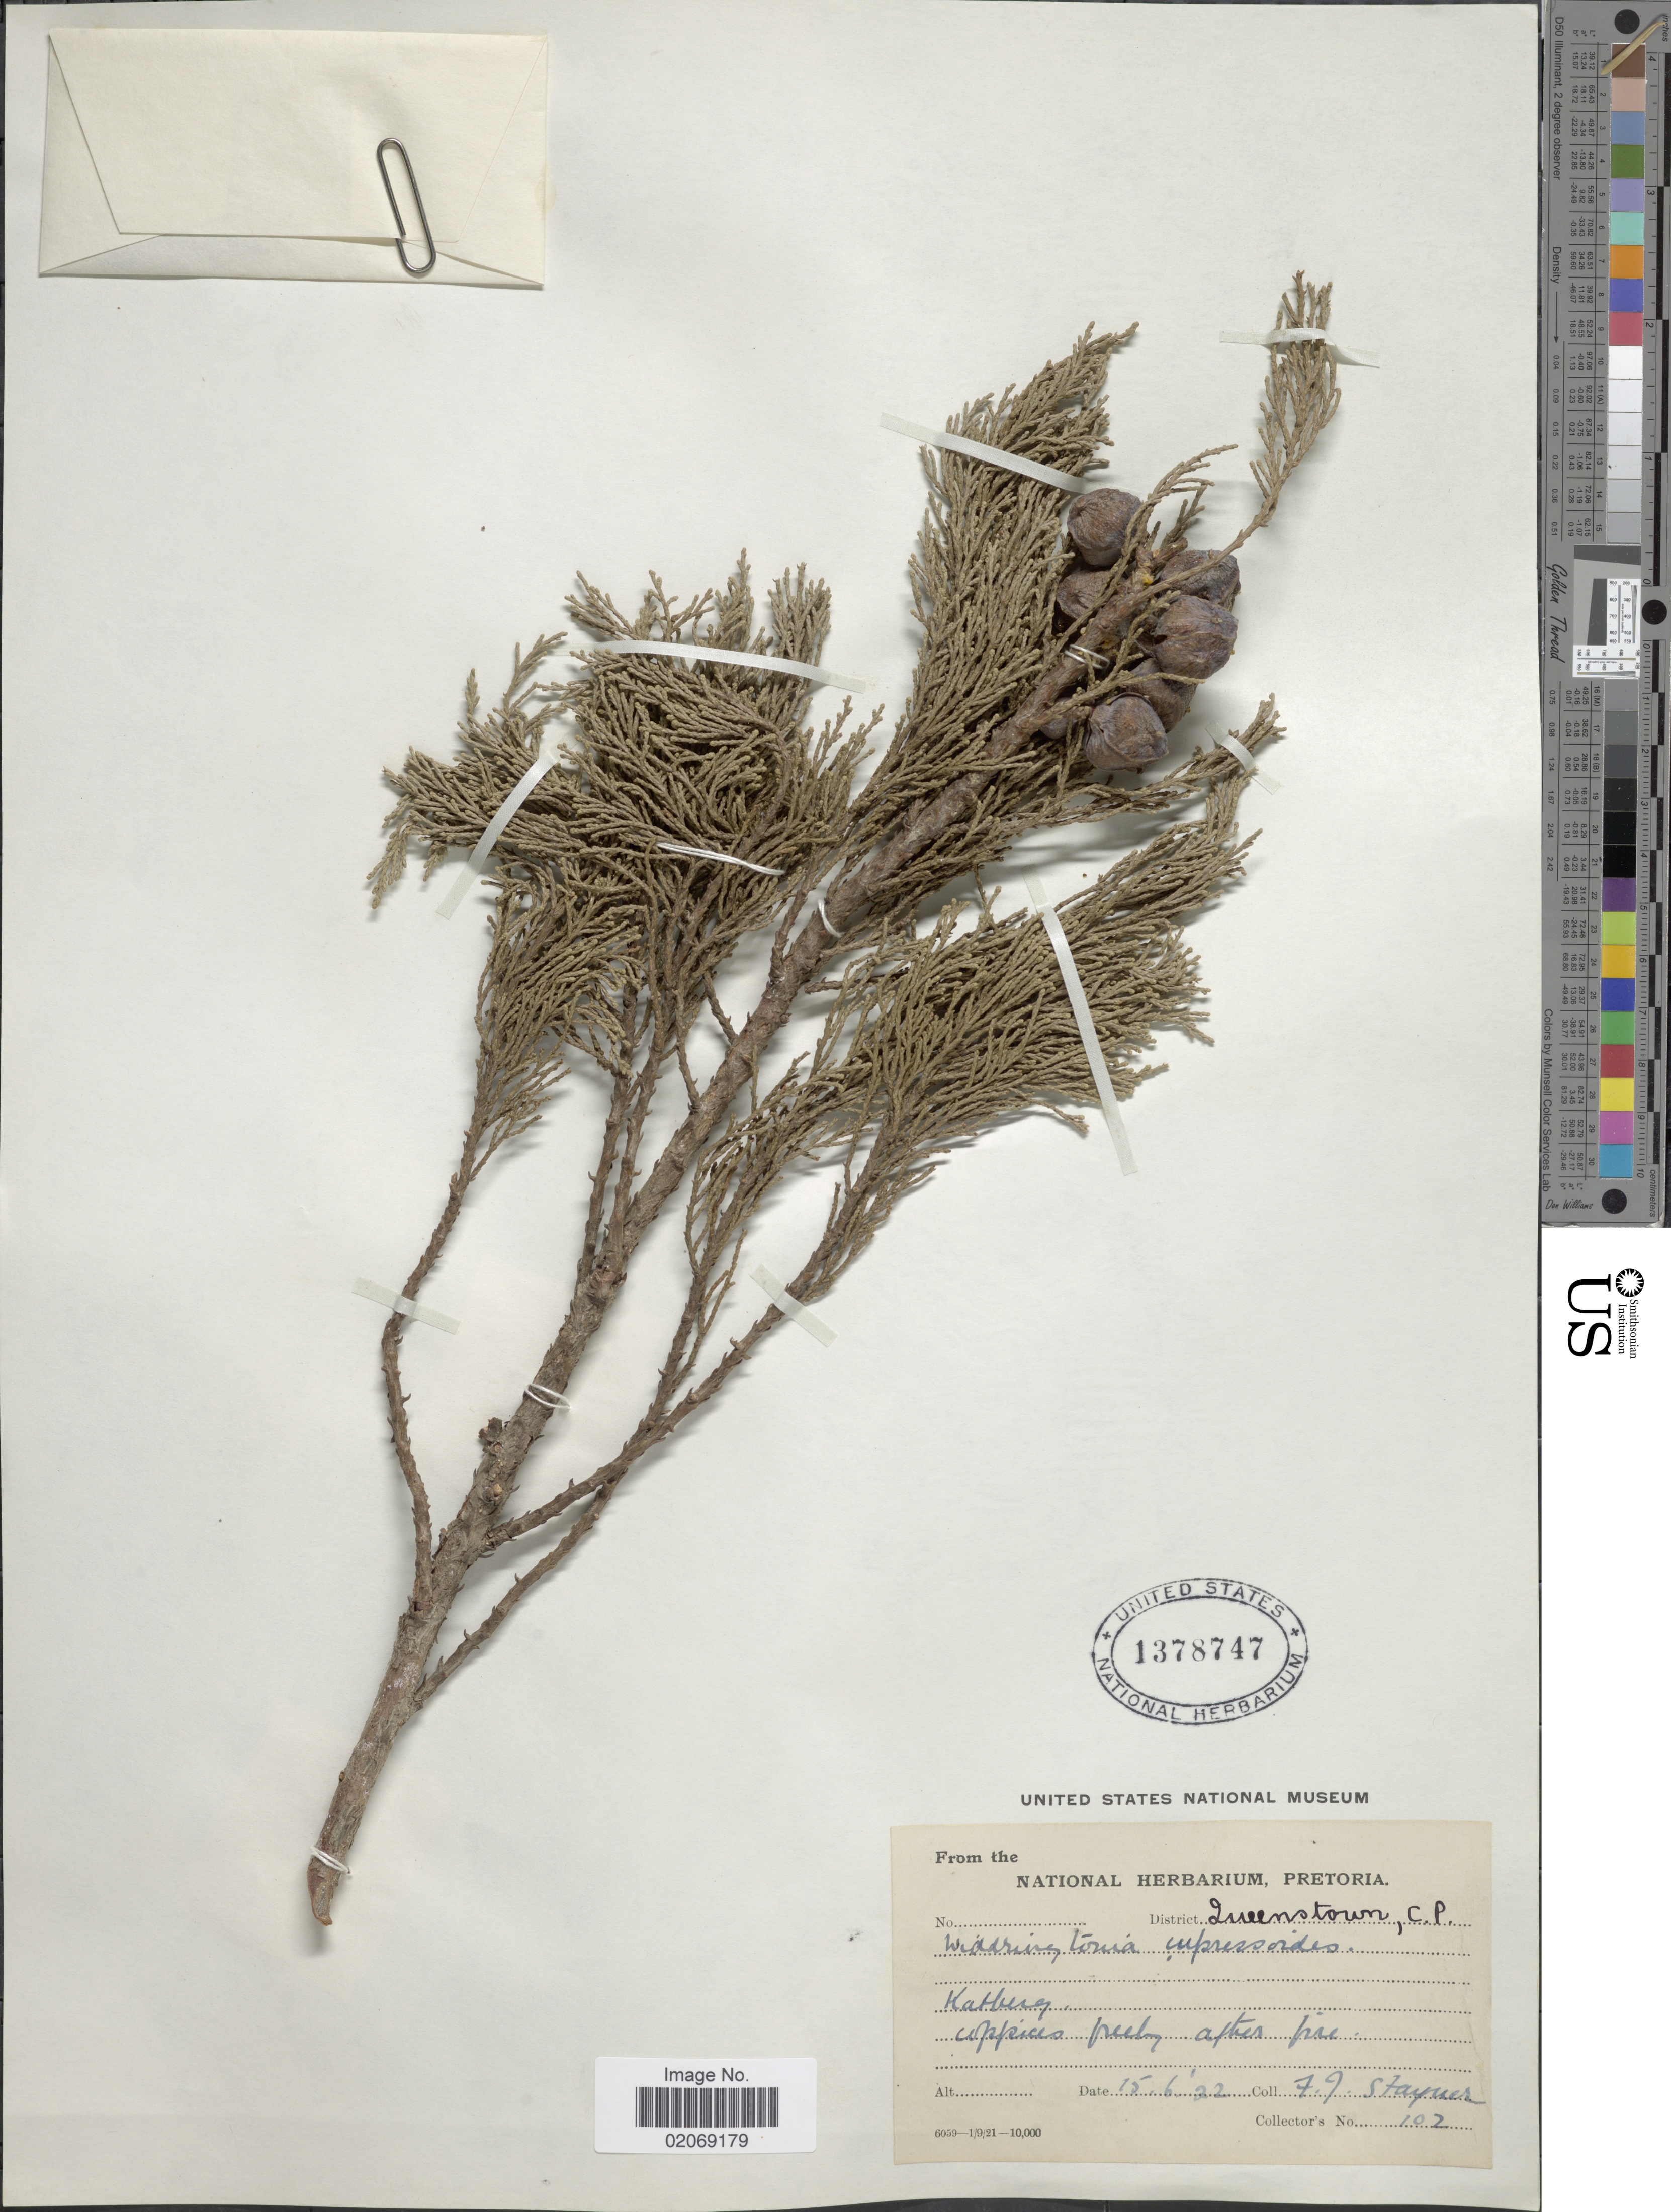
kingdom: Plantae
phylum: Tracheophyta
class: Pinopsida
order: Pinales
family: Cupressaceae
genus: Widdringtonia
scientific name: Widdringtonia whytei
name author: Rendle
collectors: F. Stayner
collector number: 102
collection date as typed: Transcribed d/m/y: 15/6/22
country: South Africa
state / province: Eastern Cape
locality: Queenstown, C. P. Katberg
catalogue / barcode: US 1378747